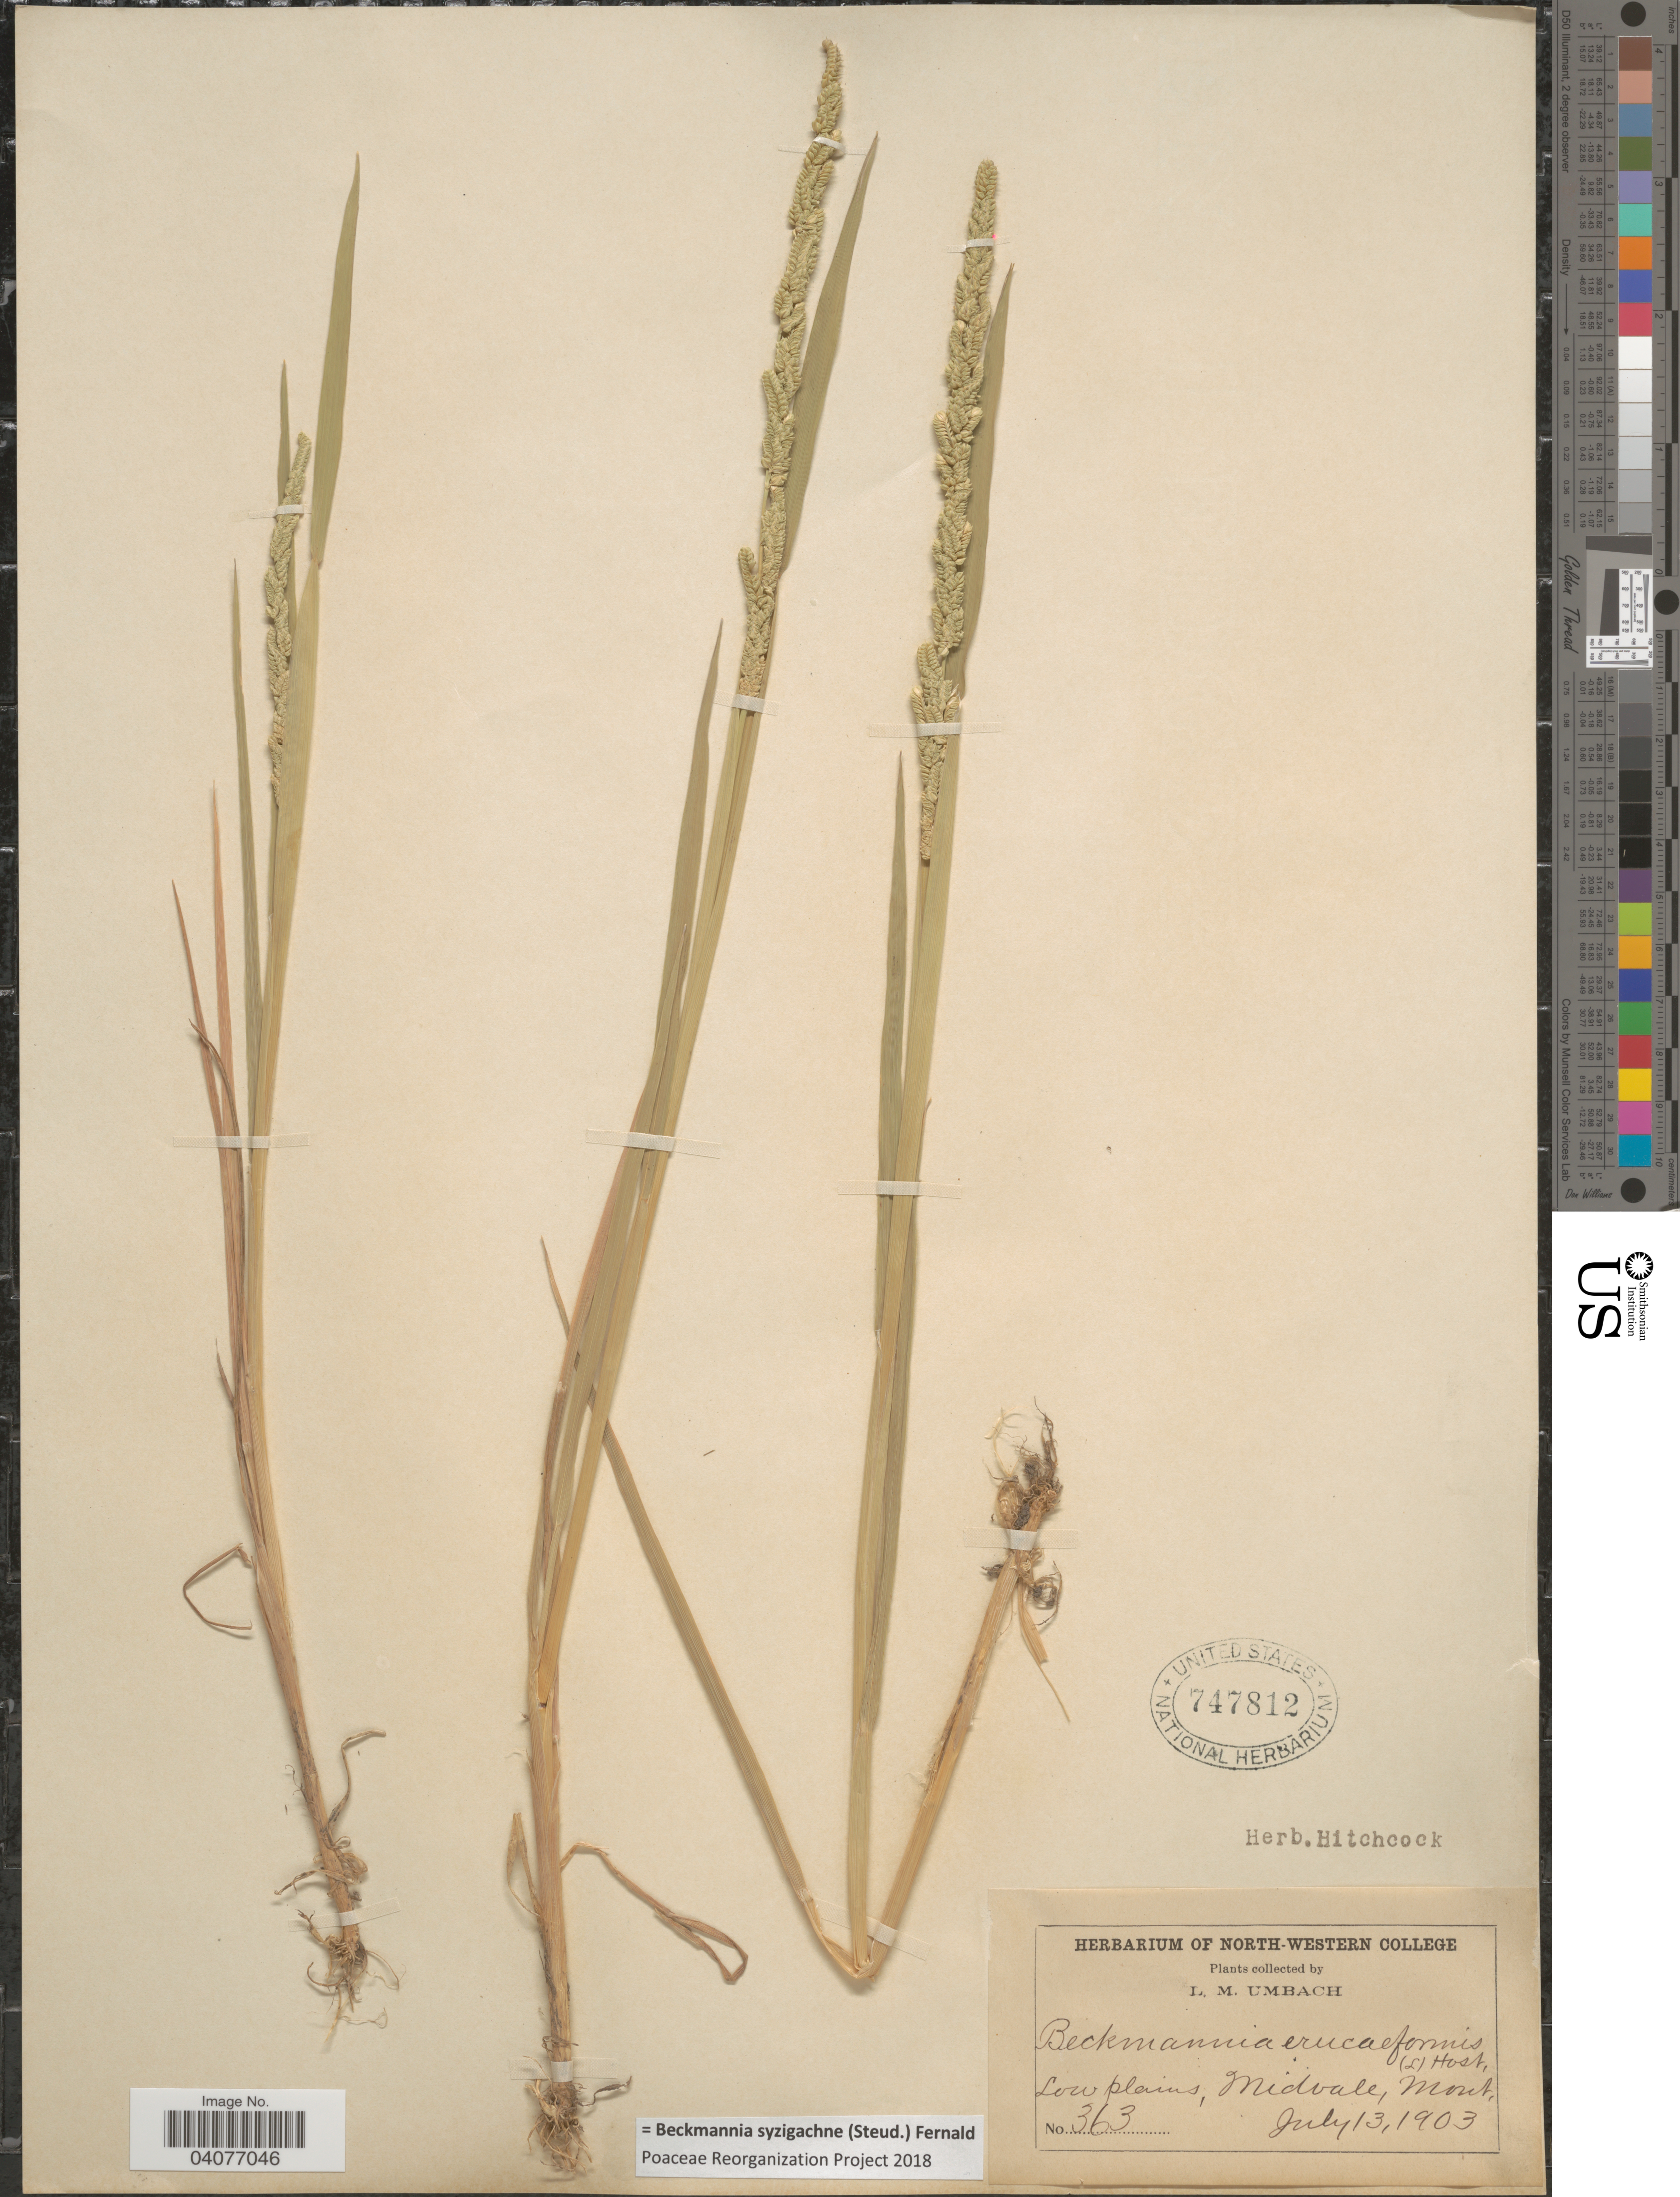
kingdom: Plantae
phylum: Tracheophyta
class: Liliopsida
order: Poales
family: Poaceae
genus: Beckmannia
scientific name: Beckmannia syzigachne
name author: (Steud.) Fernald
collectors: L. M. Umbach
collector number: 363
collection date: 1903-07-13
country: United States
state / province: Montana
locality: Low plains, Midvale.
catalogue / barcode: US 747812